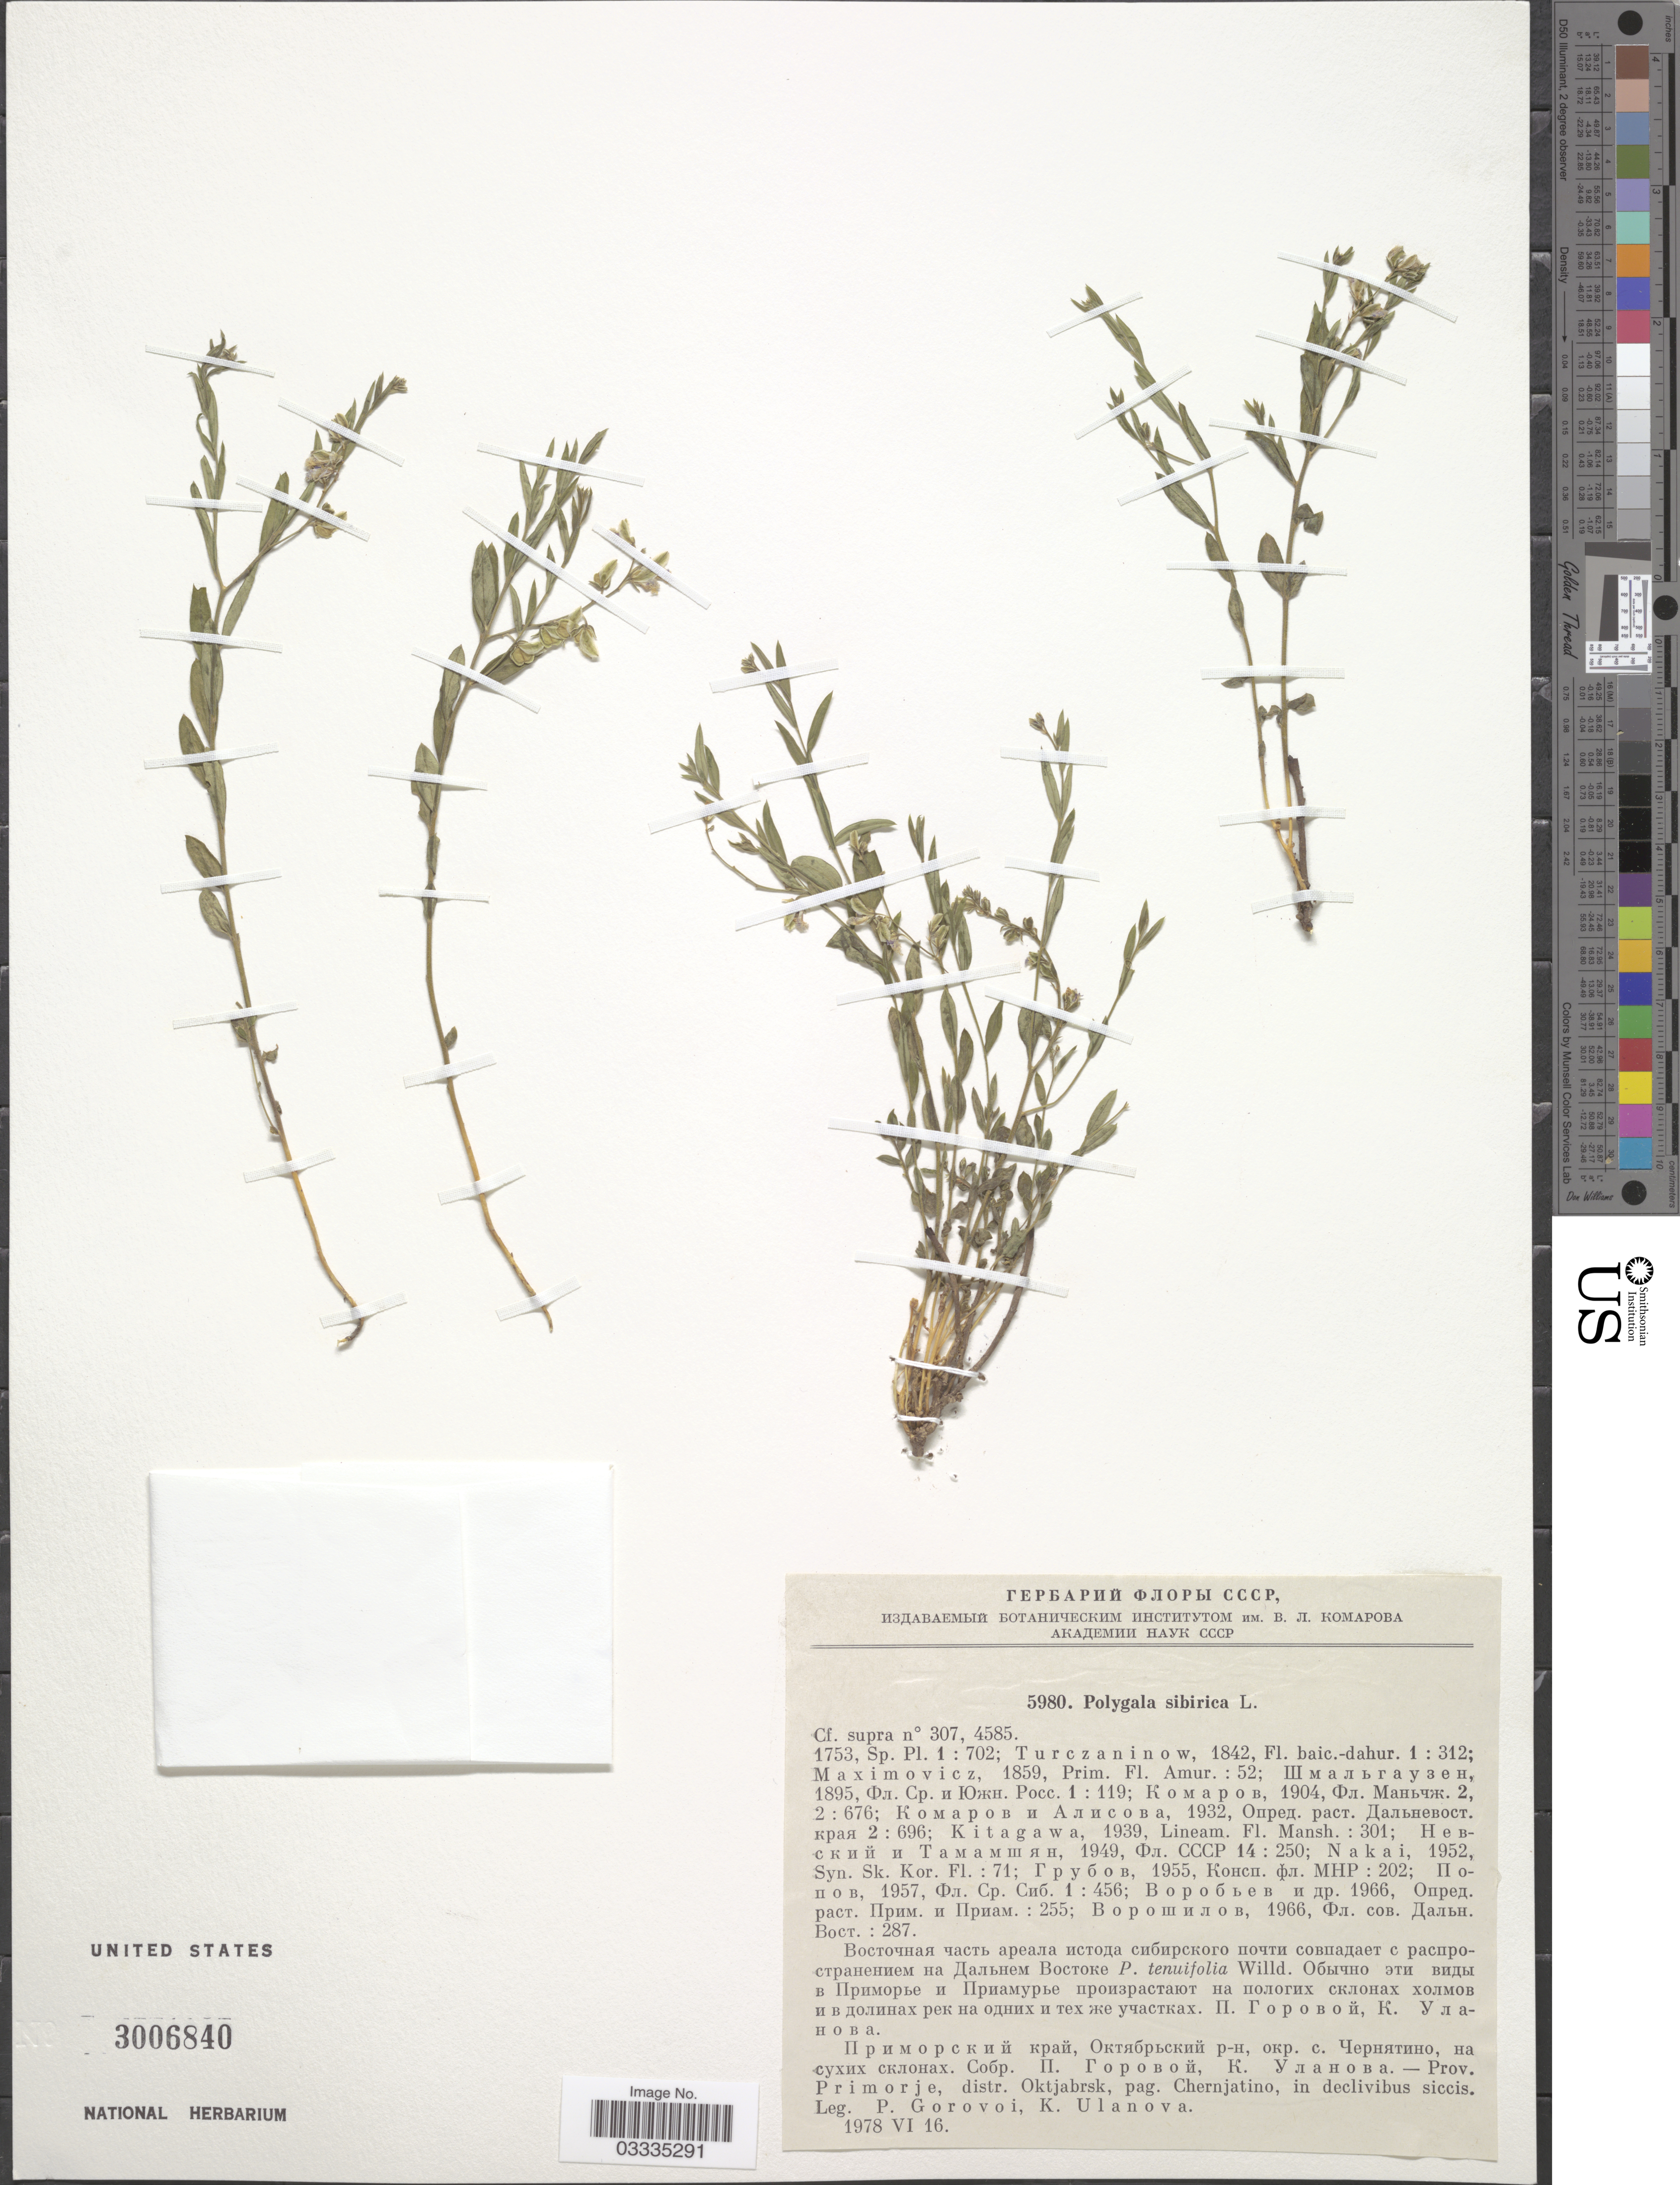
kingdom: Plantae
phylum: Tracheophyta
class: Magnoliopsida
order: Fabales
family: Polygalaceae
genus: Polygala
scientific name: Polygala sibirica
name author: L.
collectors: P. Gorovoi & K. Ulanova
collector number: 5980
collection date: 1978-06-16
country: Russian Federation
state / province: Primorsky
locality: Prov. Primorje, distr. Oktjabrsk, pag Chernjatino, in declivibus siccis.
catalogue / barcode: US 3006840